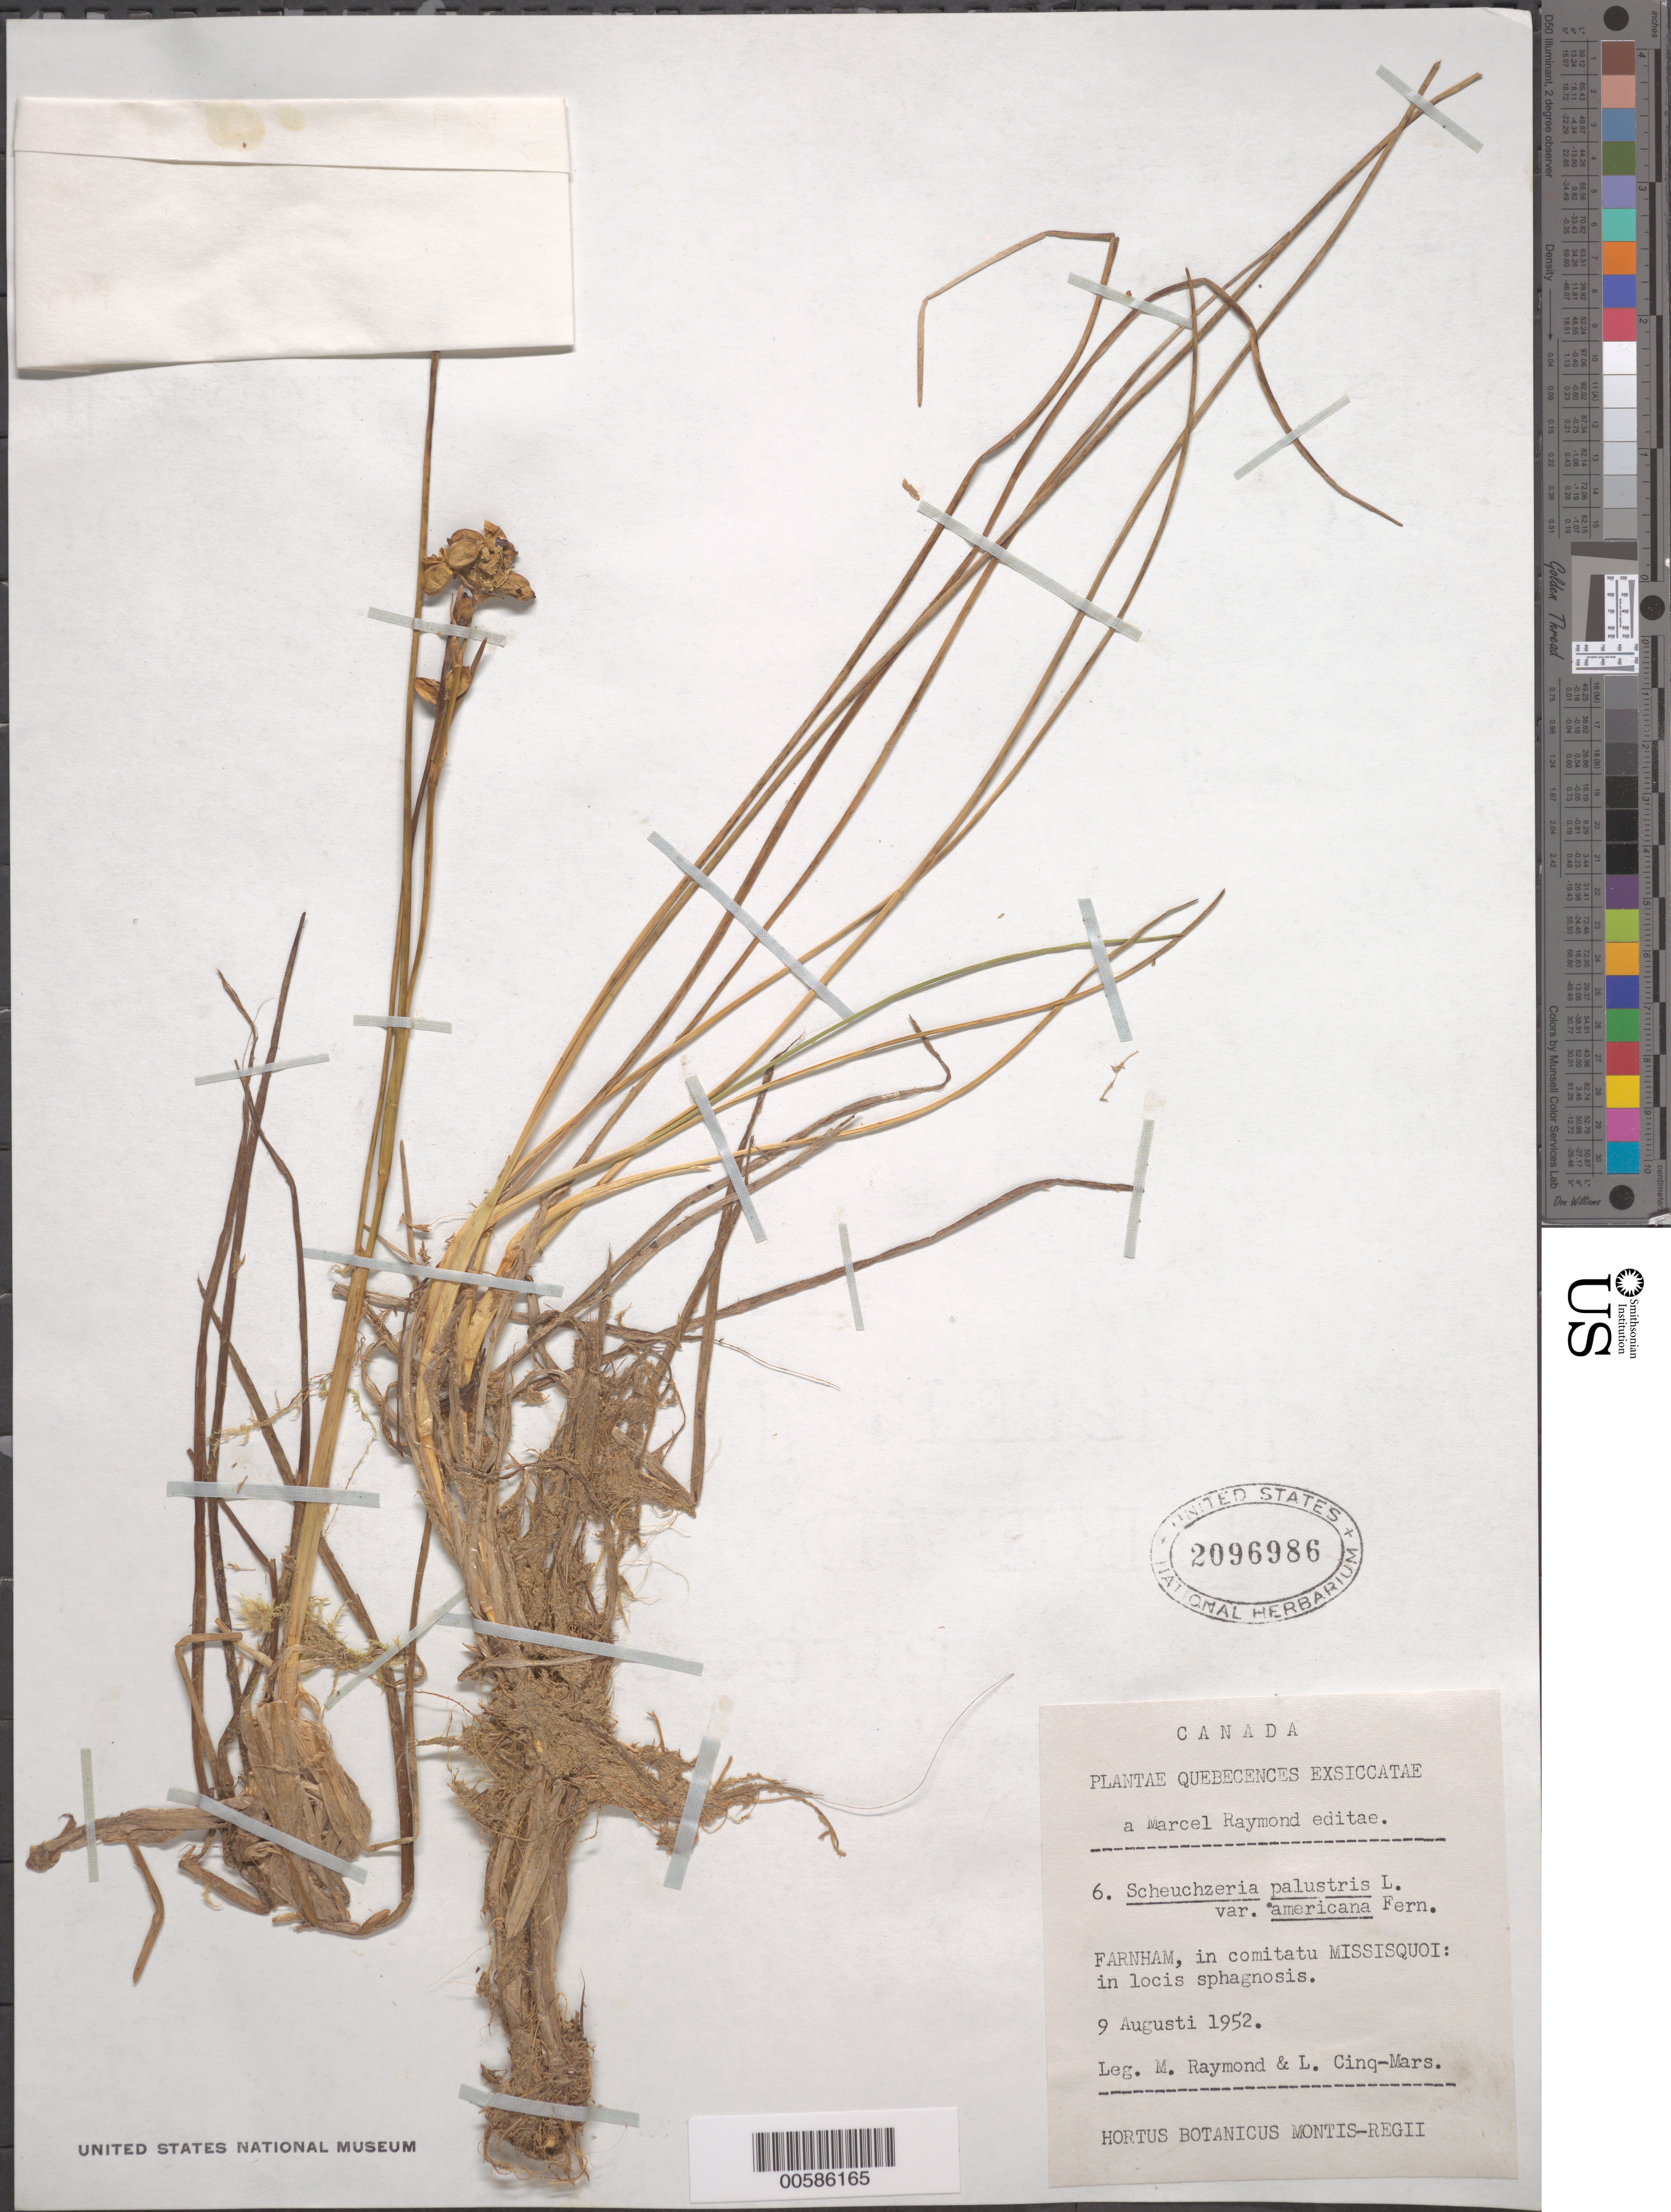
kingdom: Plantae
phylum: Tracheophyta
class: Liliopsida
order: Alismatales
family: Scheuchzeriaceae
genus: Scheuchzeria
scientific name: Scheuchzeria palustris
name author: L.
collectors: M. Raymond & L. Clinq-Mars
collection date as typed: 09 Aug 1952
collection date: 1952-08-09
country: Canada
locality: Farnham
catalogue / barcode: US 2096986